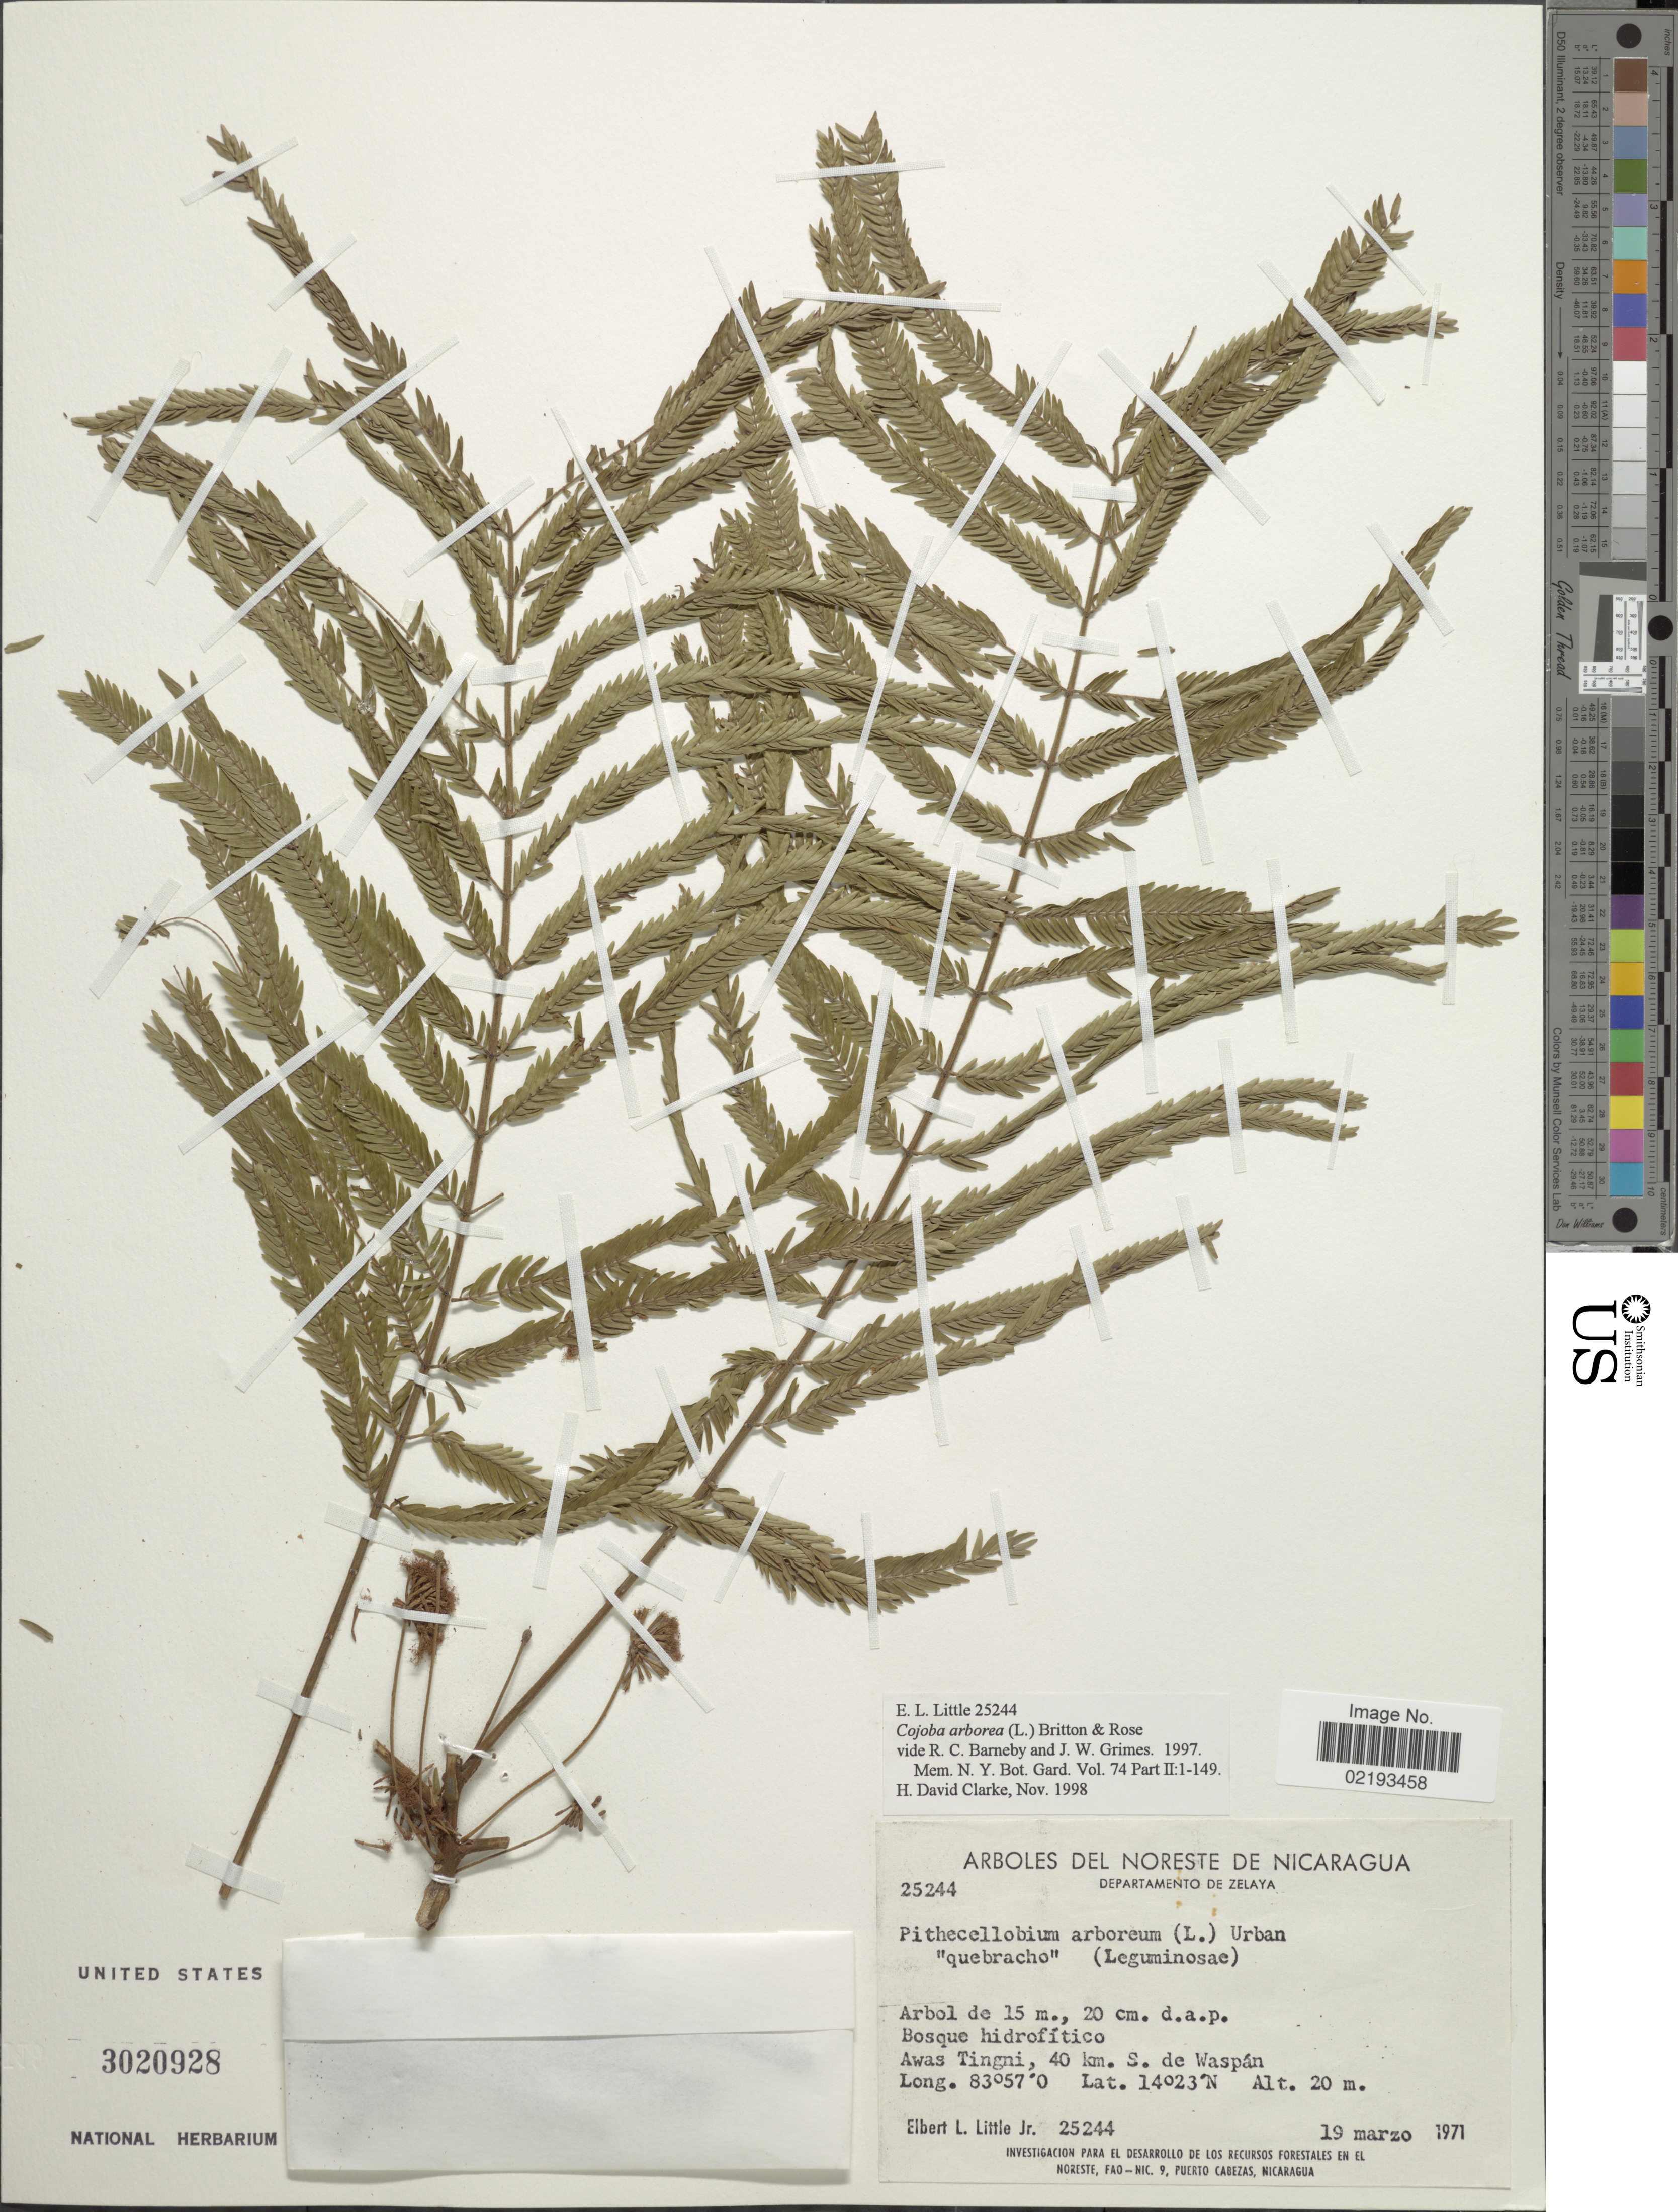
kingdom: Plantae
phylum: Tracheophyta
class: Magnoliopsida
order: Fabales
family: Fabaceae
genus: Cojoba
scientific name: Cojoba arborea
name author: (L.) Britton & Rose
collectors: E. L. Little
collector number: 25244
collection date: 1971-03-19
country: Nicaragua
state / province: Atlantico Norte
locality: Arboles del Noreste de Nicaragua, Departamento de Zelaya, Bosque hidrofítico Awas Tingni, 40 km S de Waspan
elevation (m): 20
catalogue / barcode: US 3020928